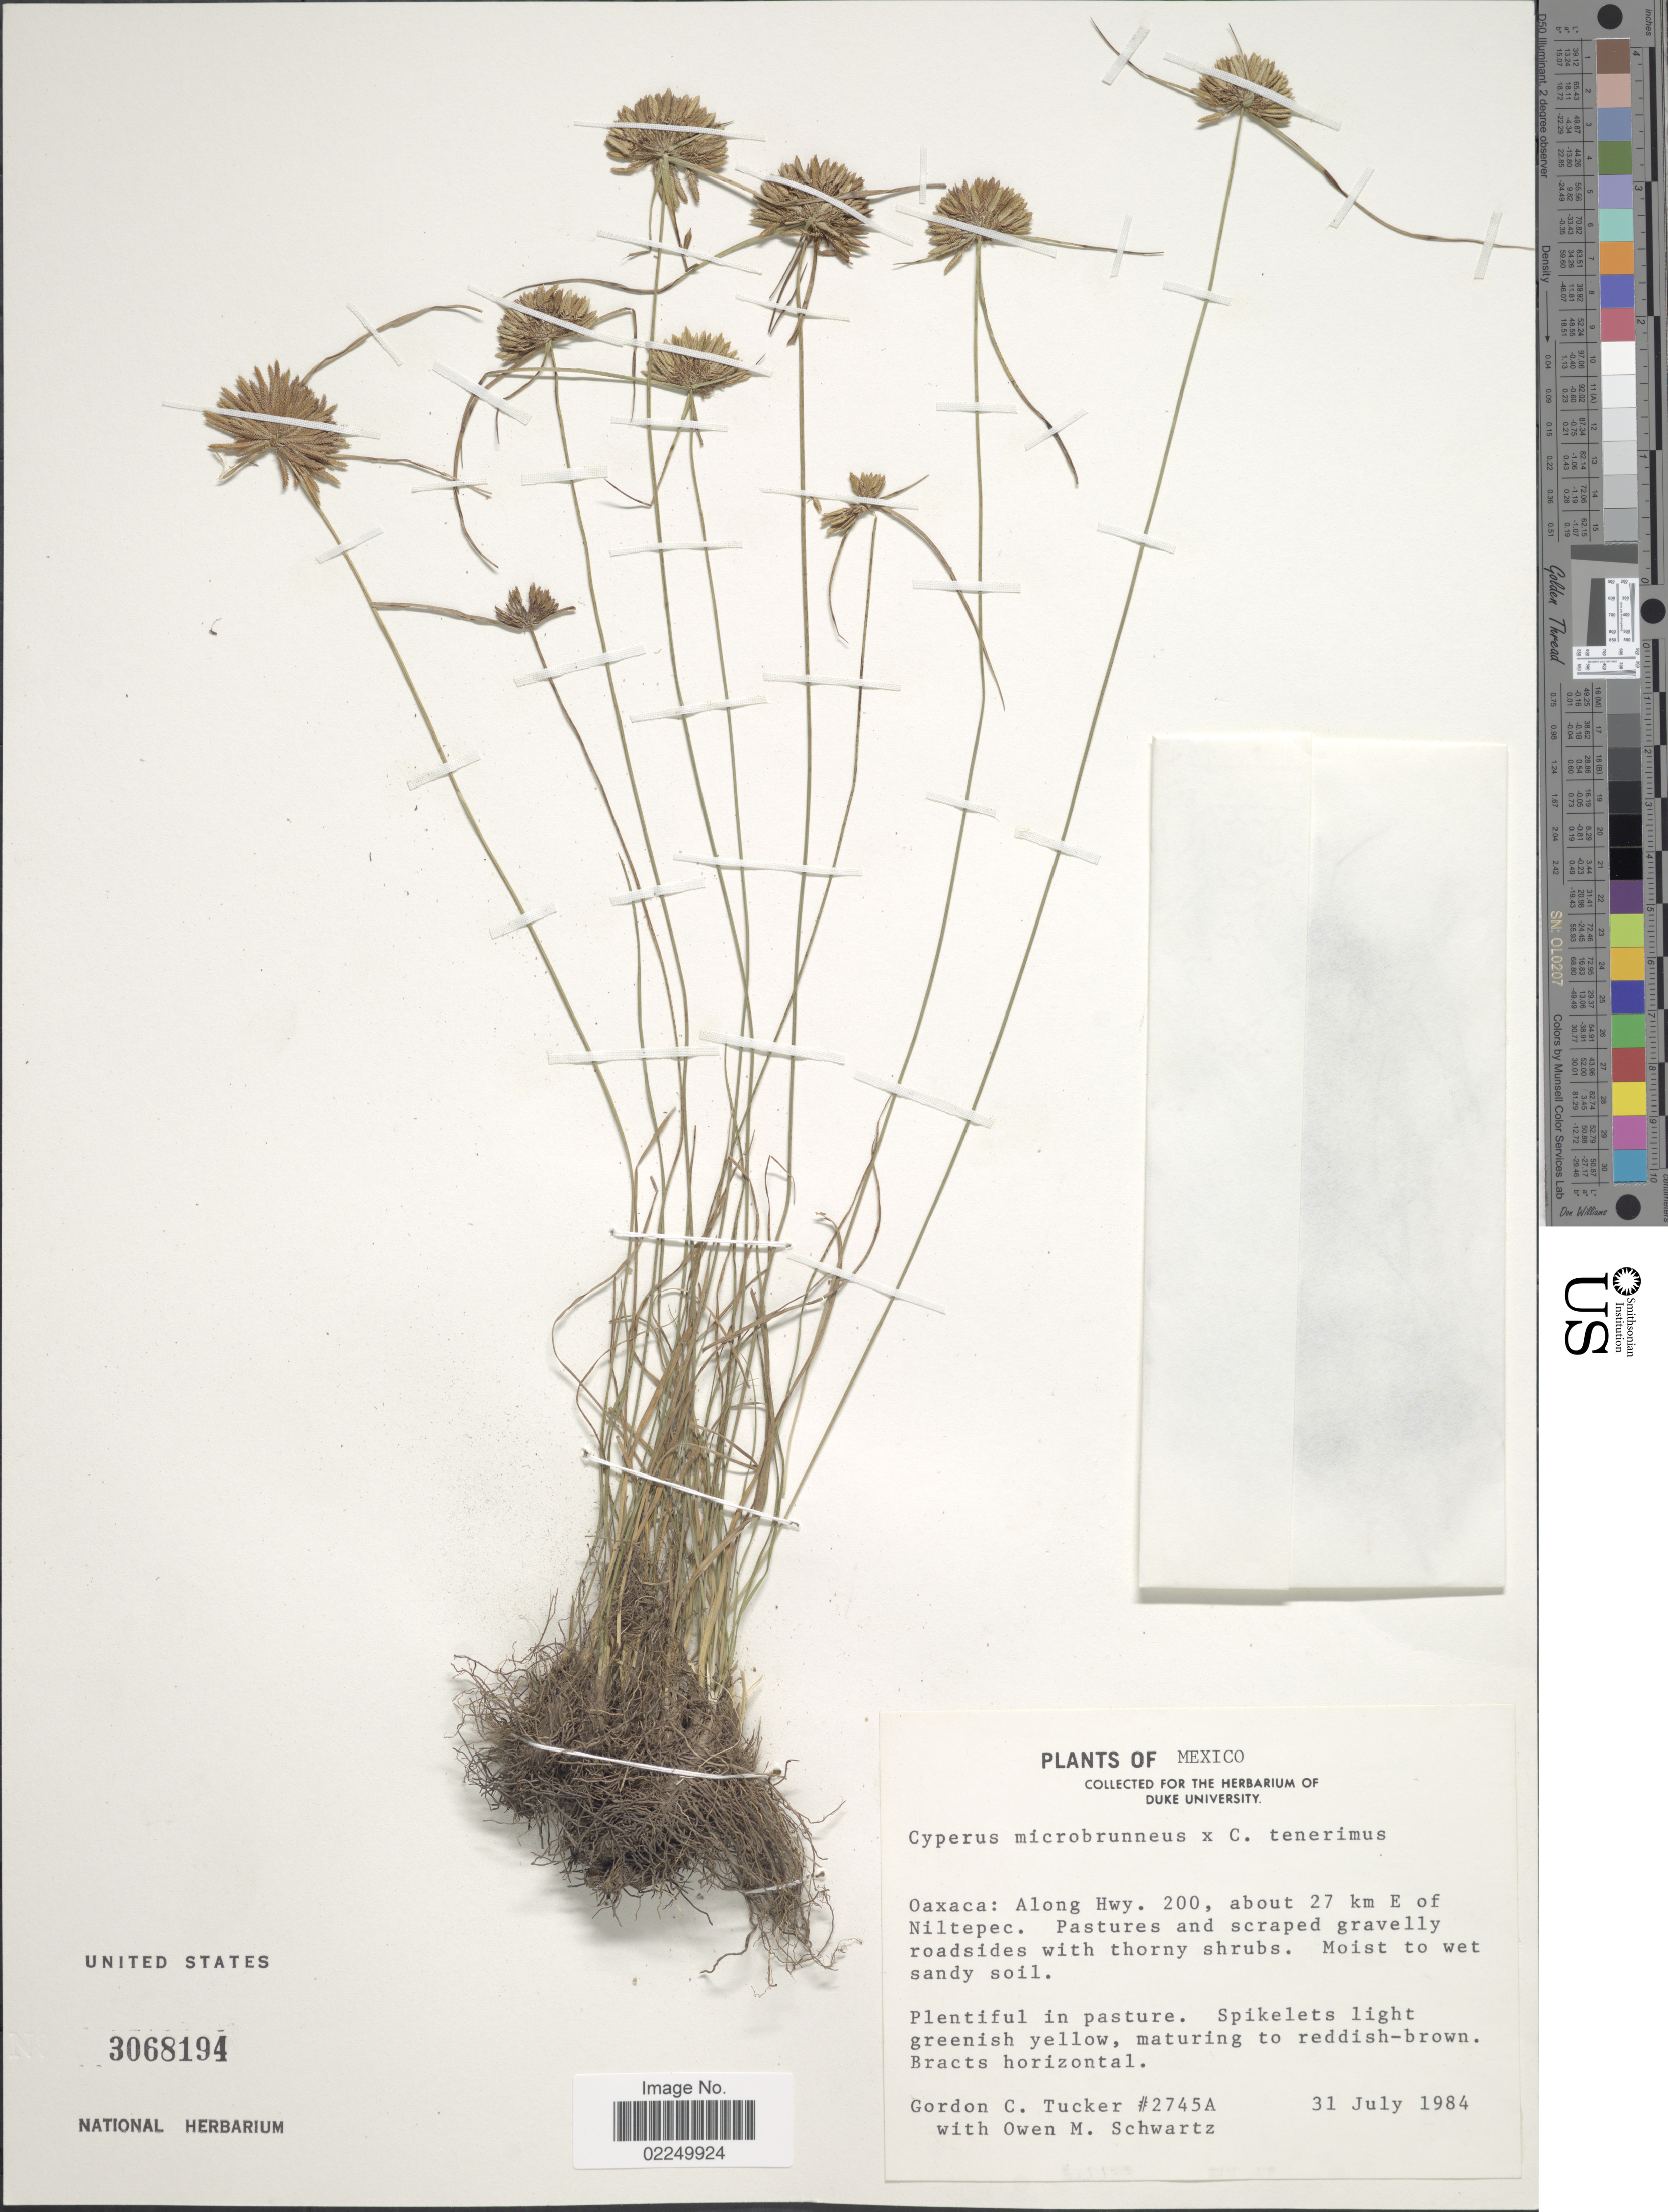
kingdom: Plantae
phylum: Tracheophyta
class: Liliopsida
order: Poales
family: Cyperaceae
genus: Cyperus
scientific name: Cyperus microbrunneus x C. tenerrimus J. Presl & C. Presl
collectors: G. C. Tucker & O. Schwartz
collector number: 2745A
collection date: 1984-07-31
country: Mexico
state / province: Oaxaca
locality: Along Hwy. 200, about 27 km E of Niltepec, pastures and scraped gravelly roadsides with thorny scrubs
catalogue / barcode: US 3068194